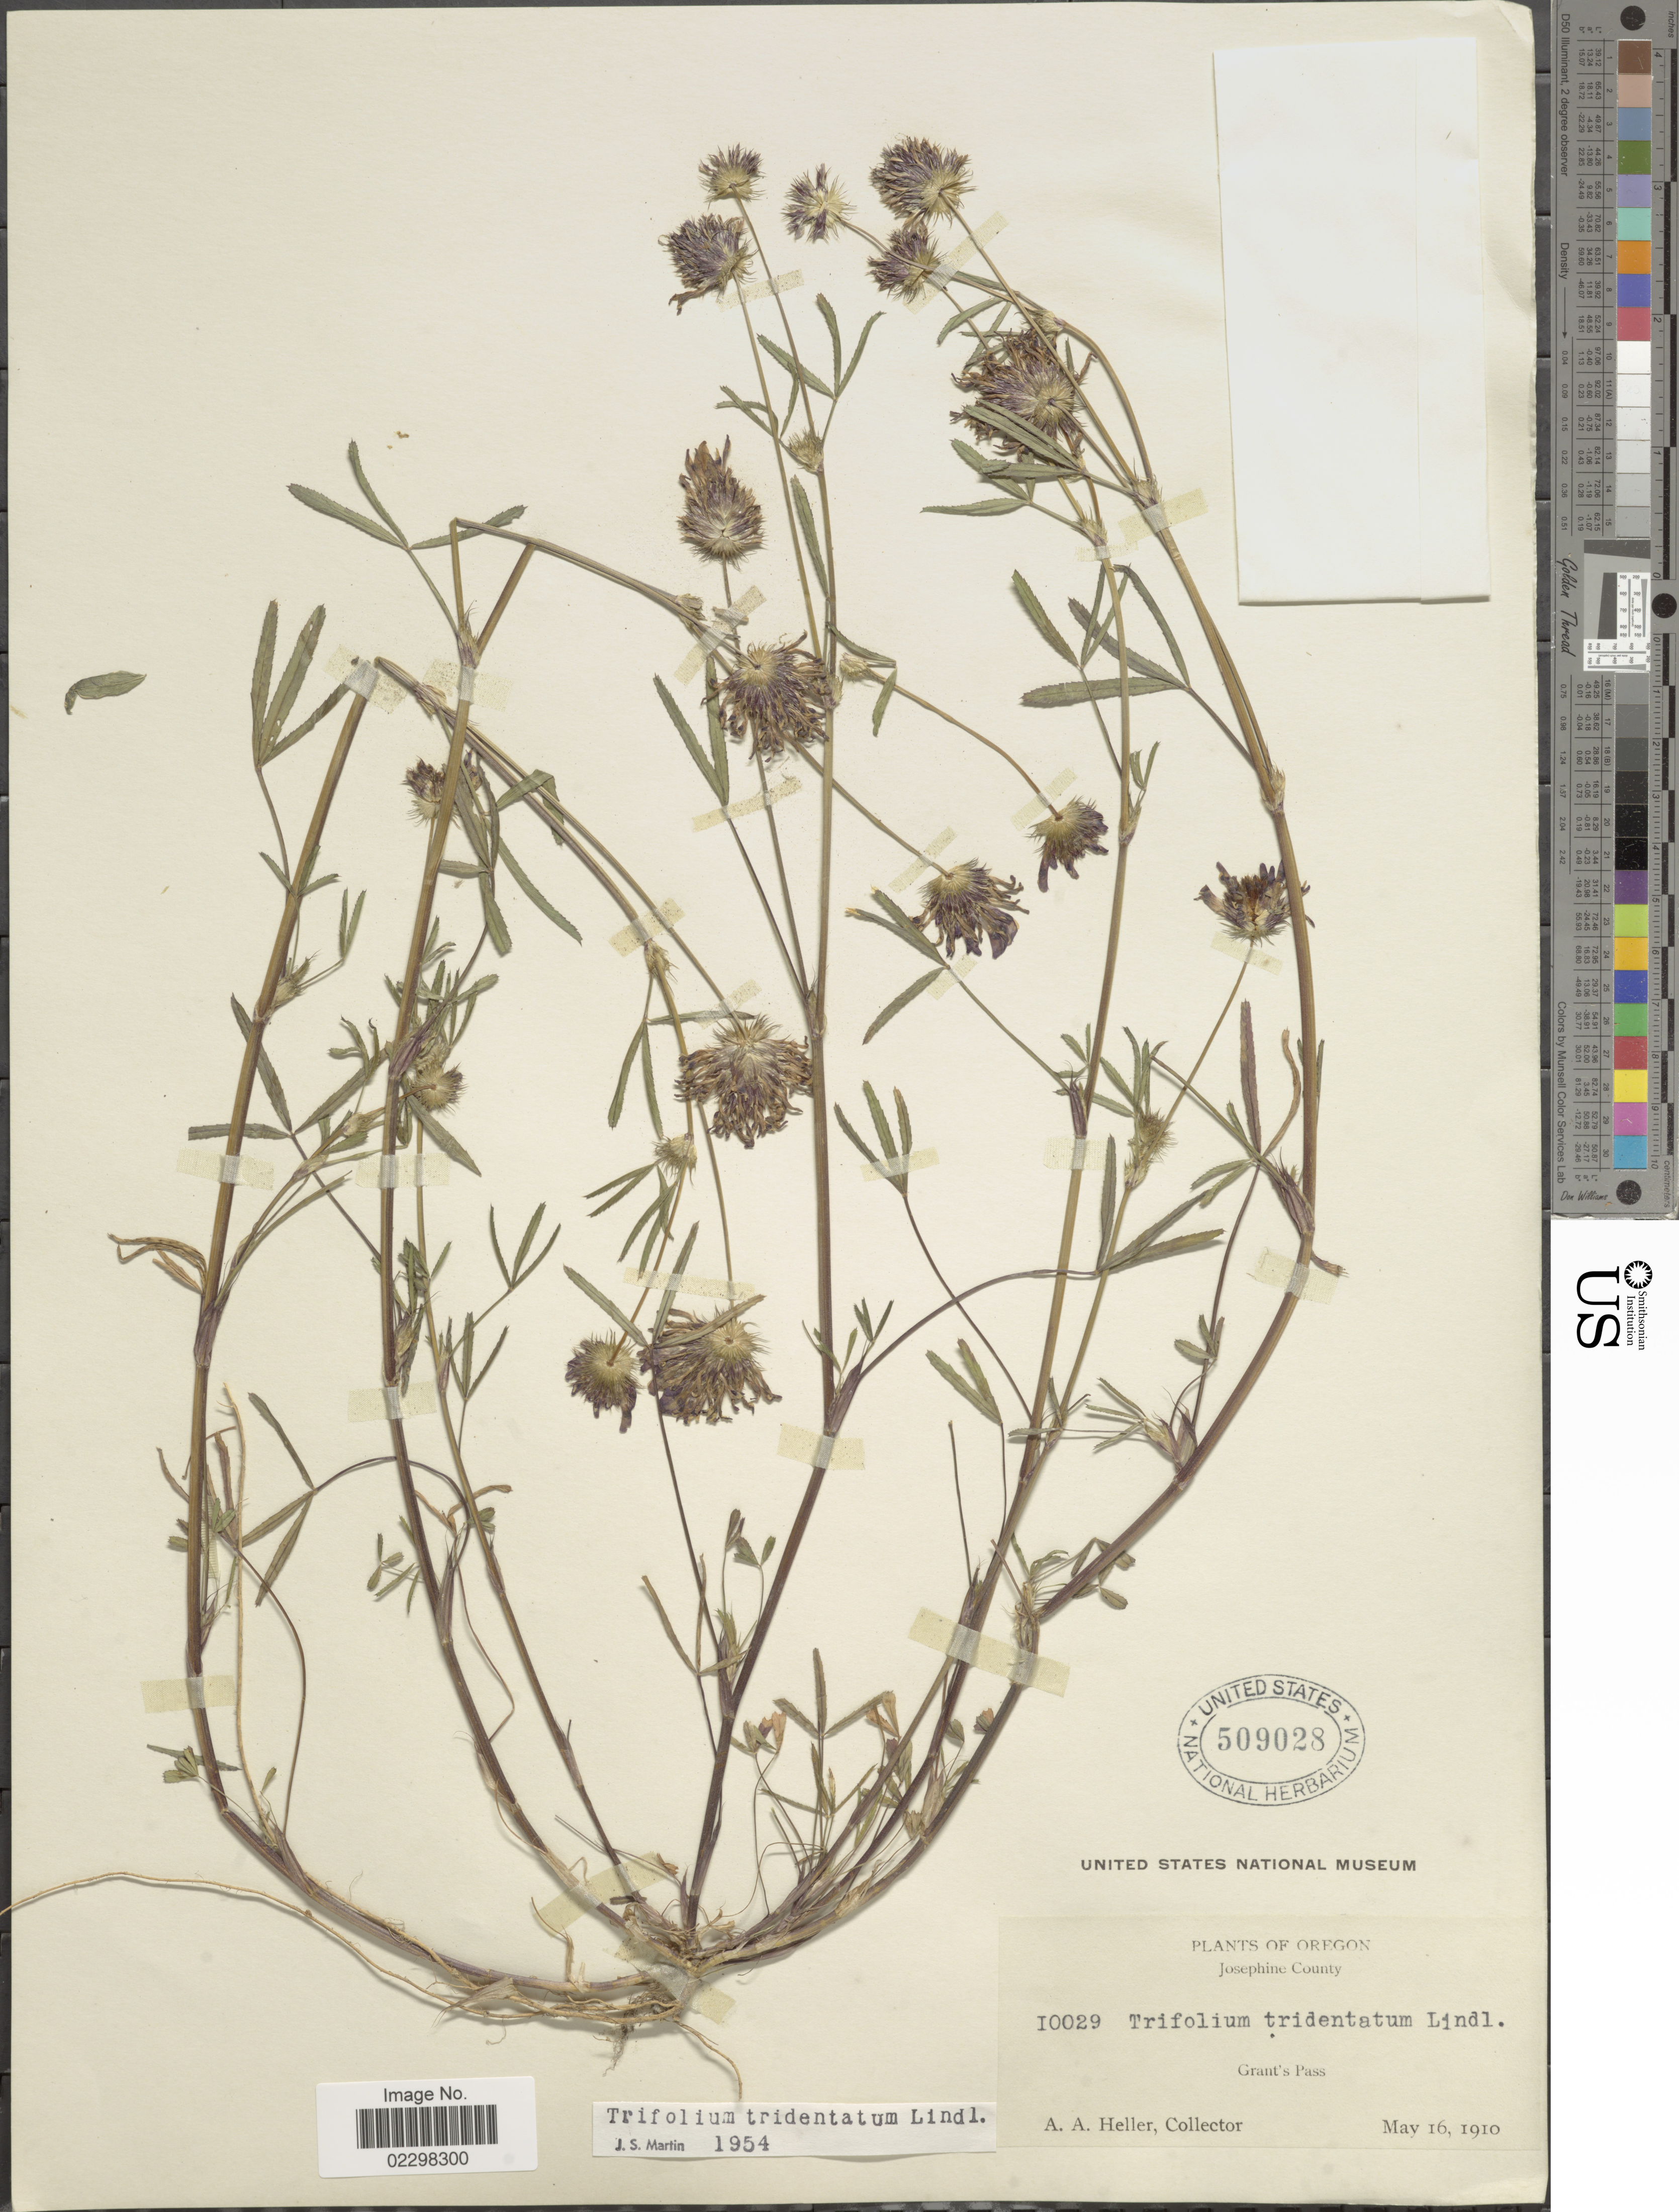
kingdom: Plantae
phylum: Tracheophyta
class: Magnoliopsida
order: Fabales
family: Fabaceae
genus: Trifolium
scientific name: Trifolium tridentatum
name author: Lindl.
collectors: A. A. Heller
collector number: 10029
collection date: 1910-05-16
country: United States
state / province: Oregon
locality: Oregon, Josephine County. Grant's Pass.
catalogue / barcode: US 509028